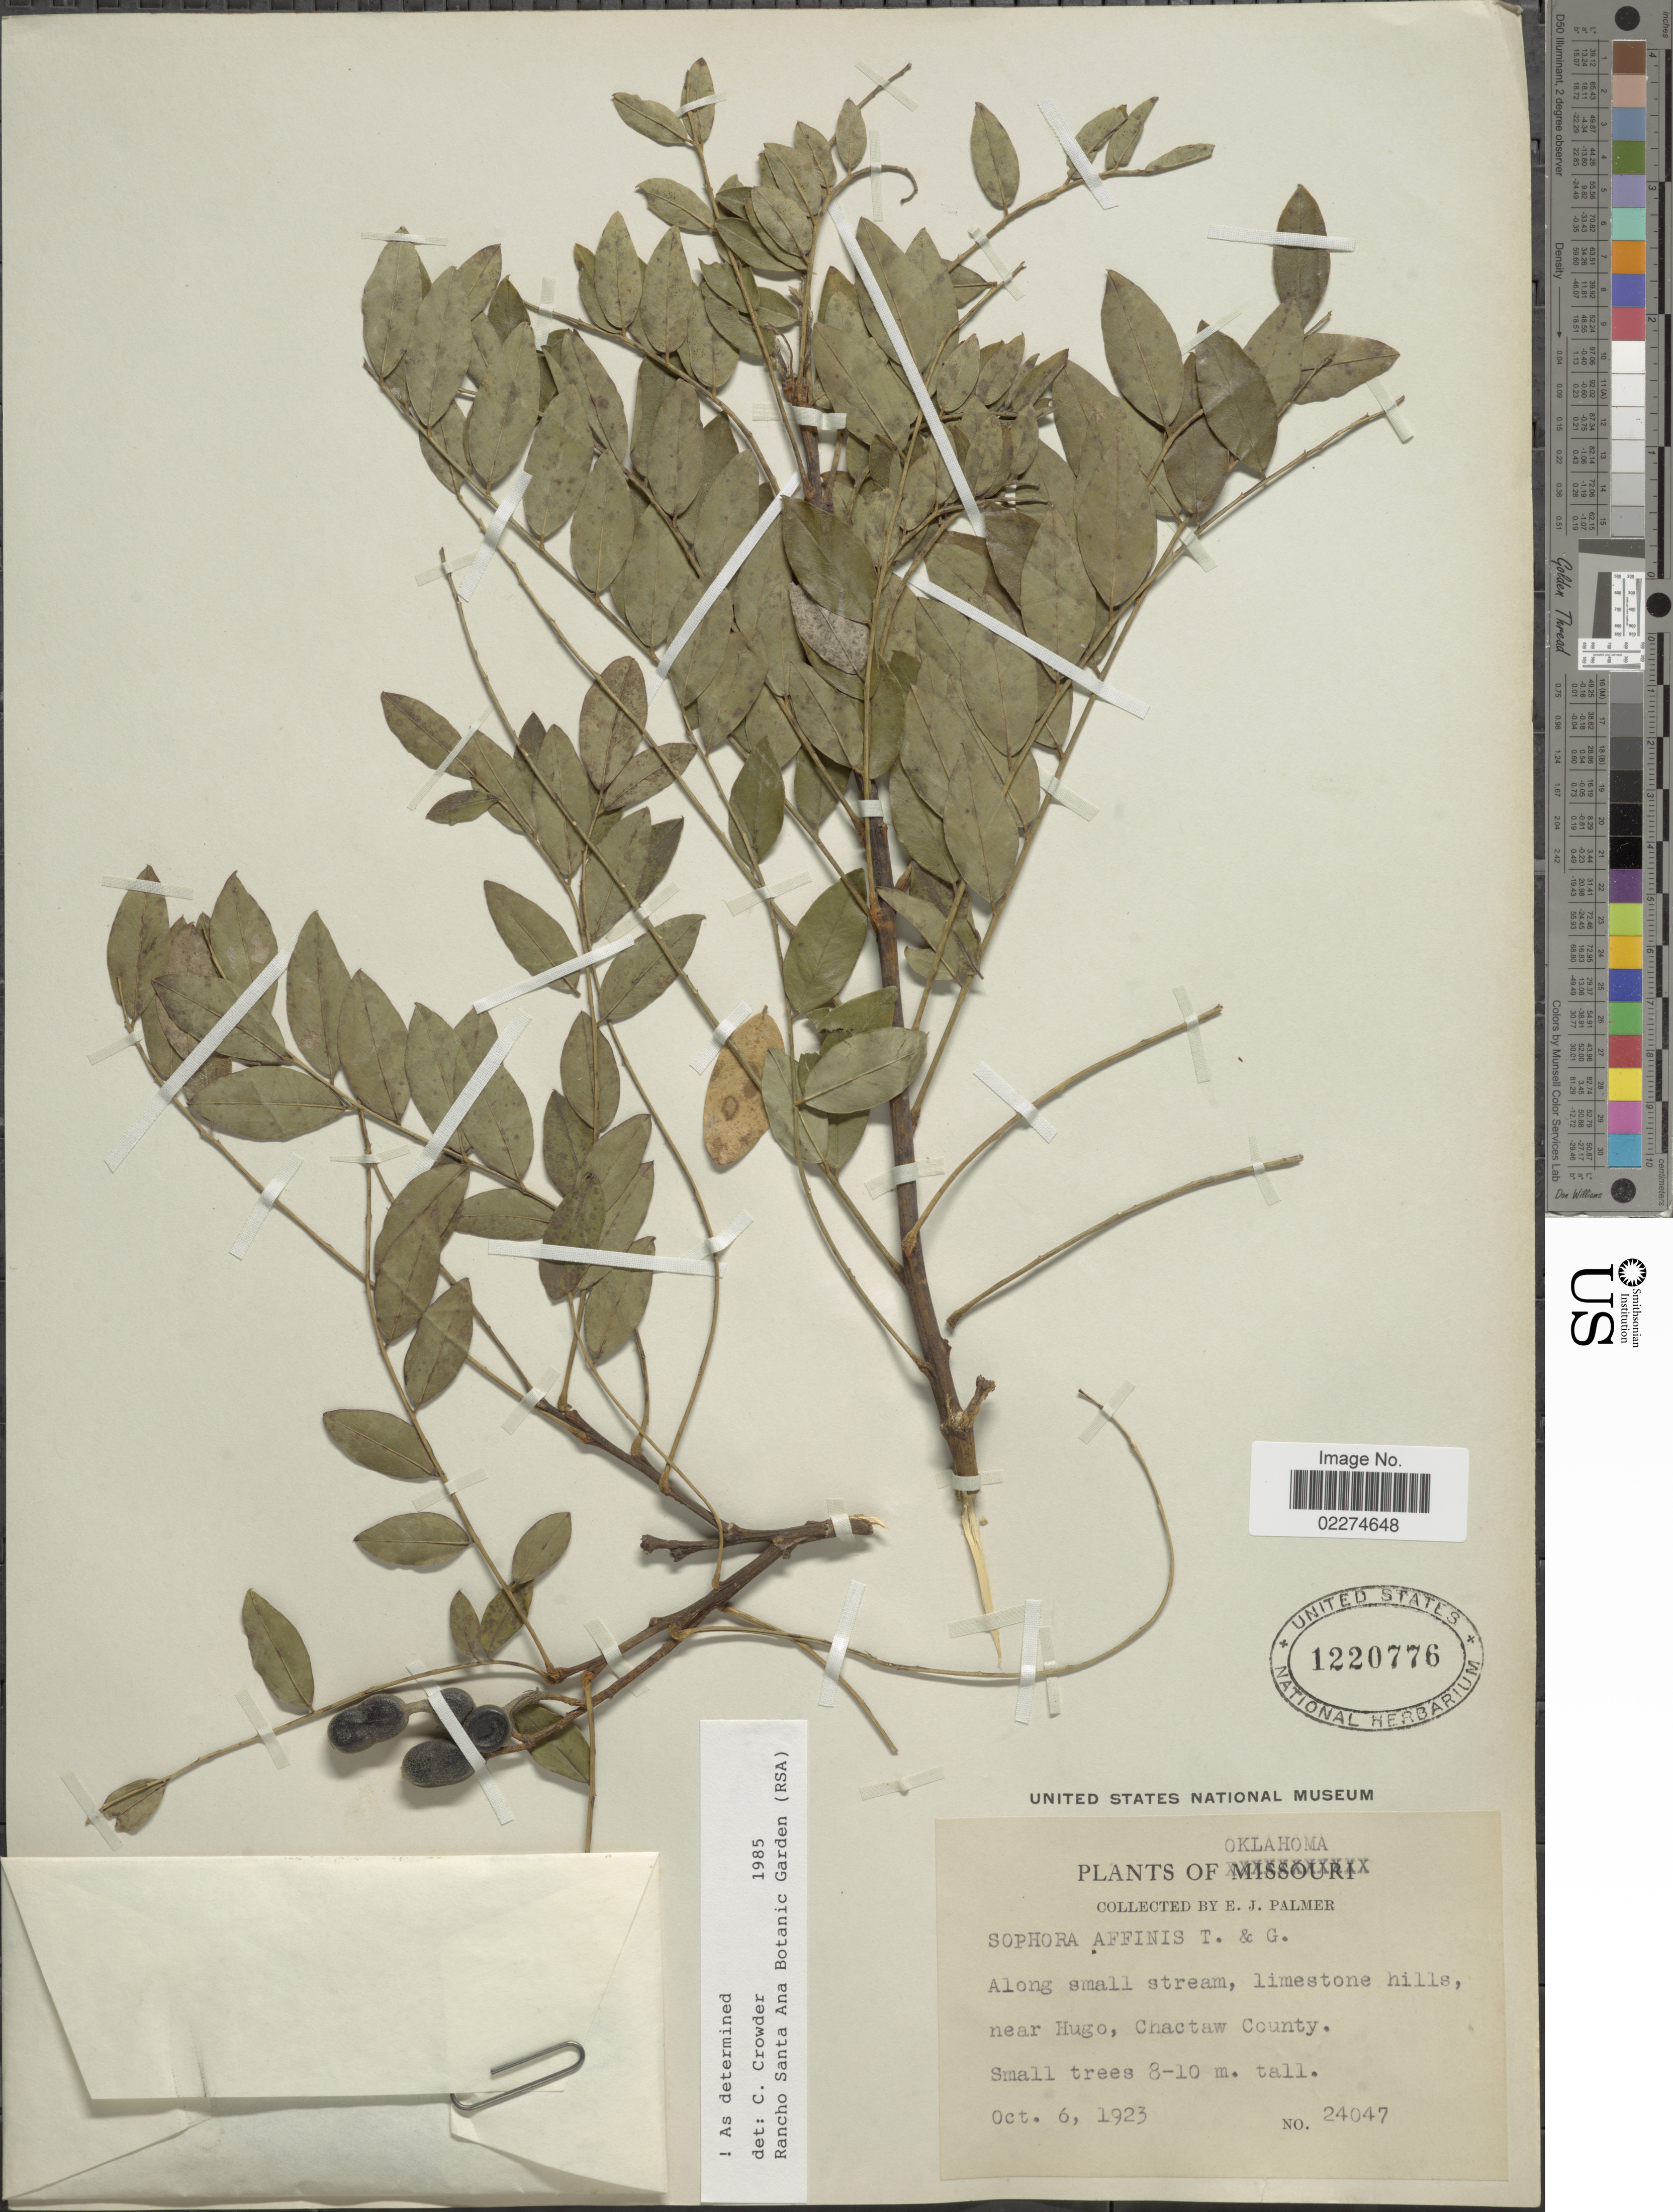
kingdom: Plantae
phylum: Tracheophyta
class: Magnoliopsida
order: Fabales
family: Fabaceae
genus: Sophora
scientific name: Sophora affinis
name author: Torr. & A. Gray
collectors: E. J. Palmer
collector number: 24047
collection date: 1923-10-06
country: United States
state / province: Oklahoma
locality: Along small stream, limestone hills, near Hugo, Chactaw County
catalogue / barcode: US 1220776